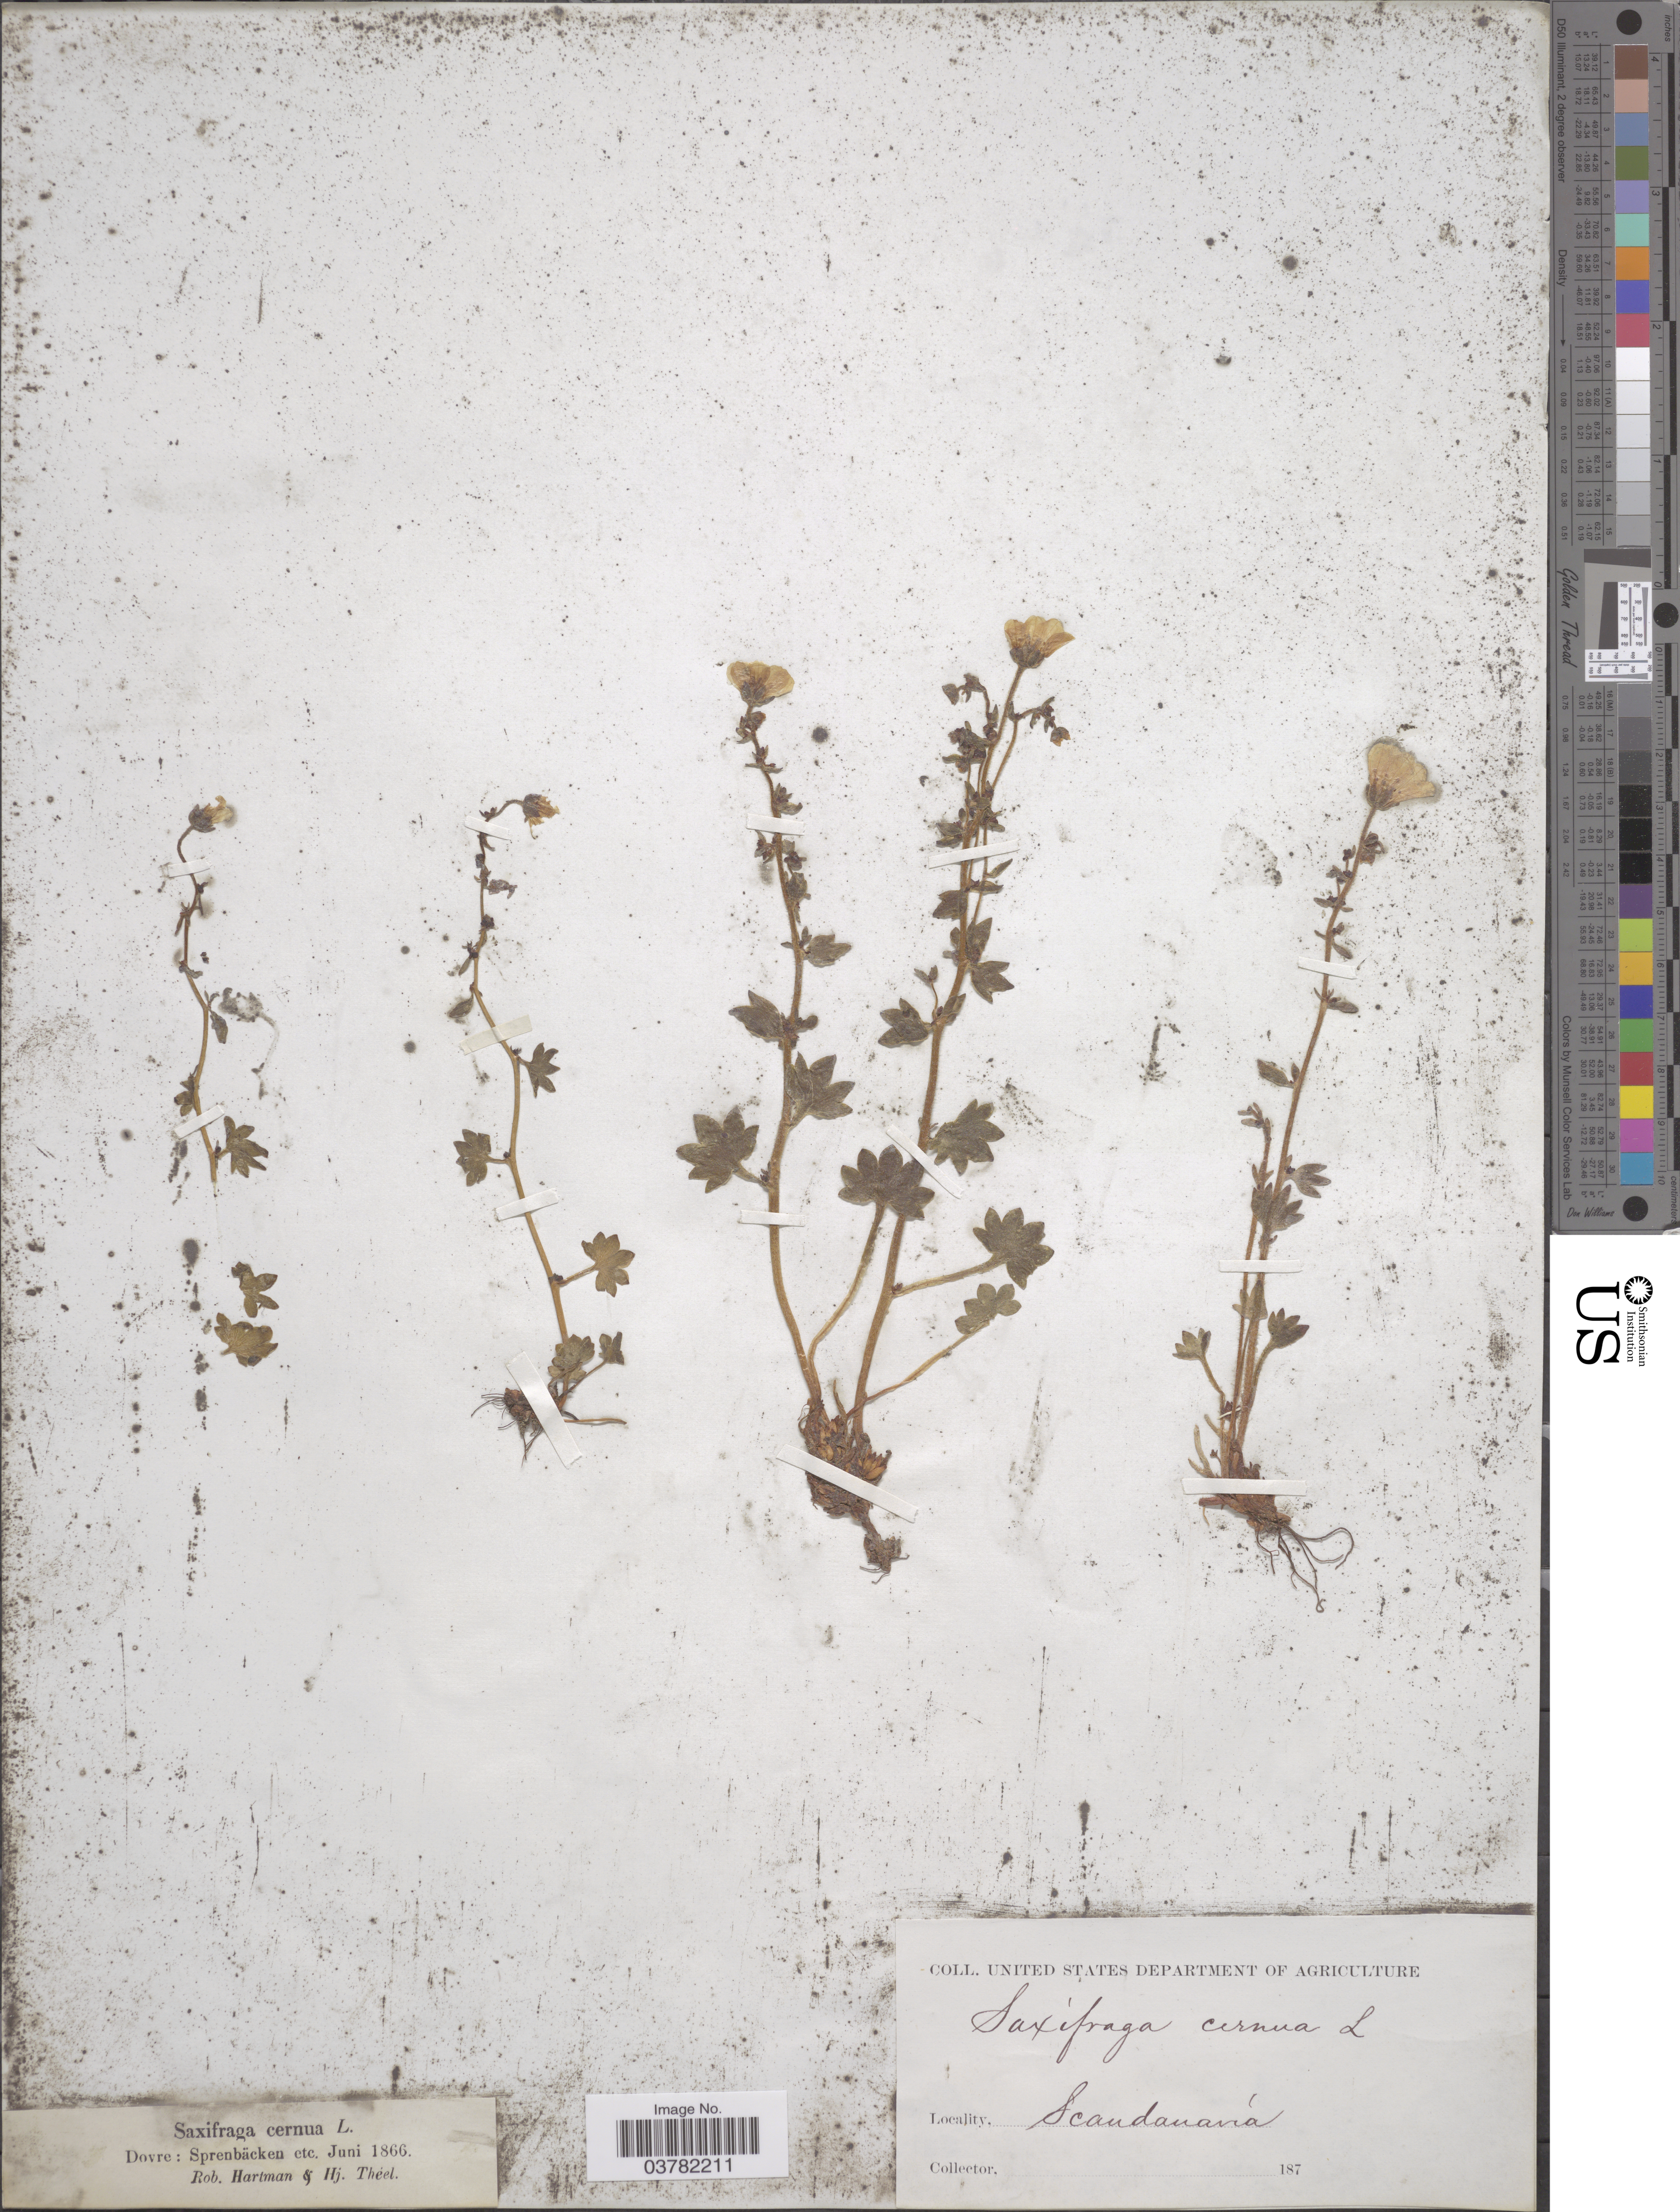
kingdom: Plantae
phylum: Tracheophyta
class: Magnoliopsida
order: Saxifragales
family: Saxifragaceae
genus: Saxifraga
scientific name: Saxifraga cernua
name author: L.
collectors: R. W. Hartman & H. Théel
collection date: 1866-06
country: Norway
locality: Dovre: Sprenbácken etc. Scandinavia.